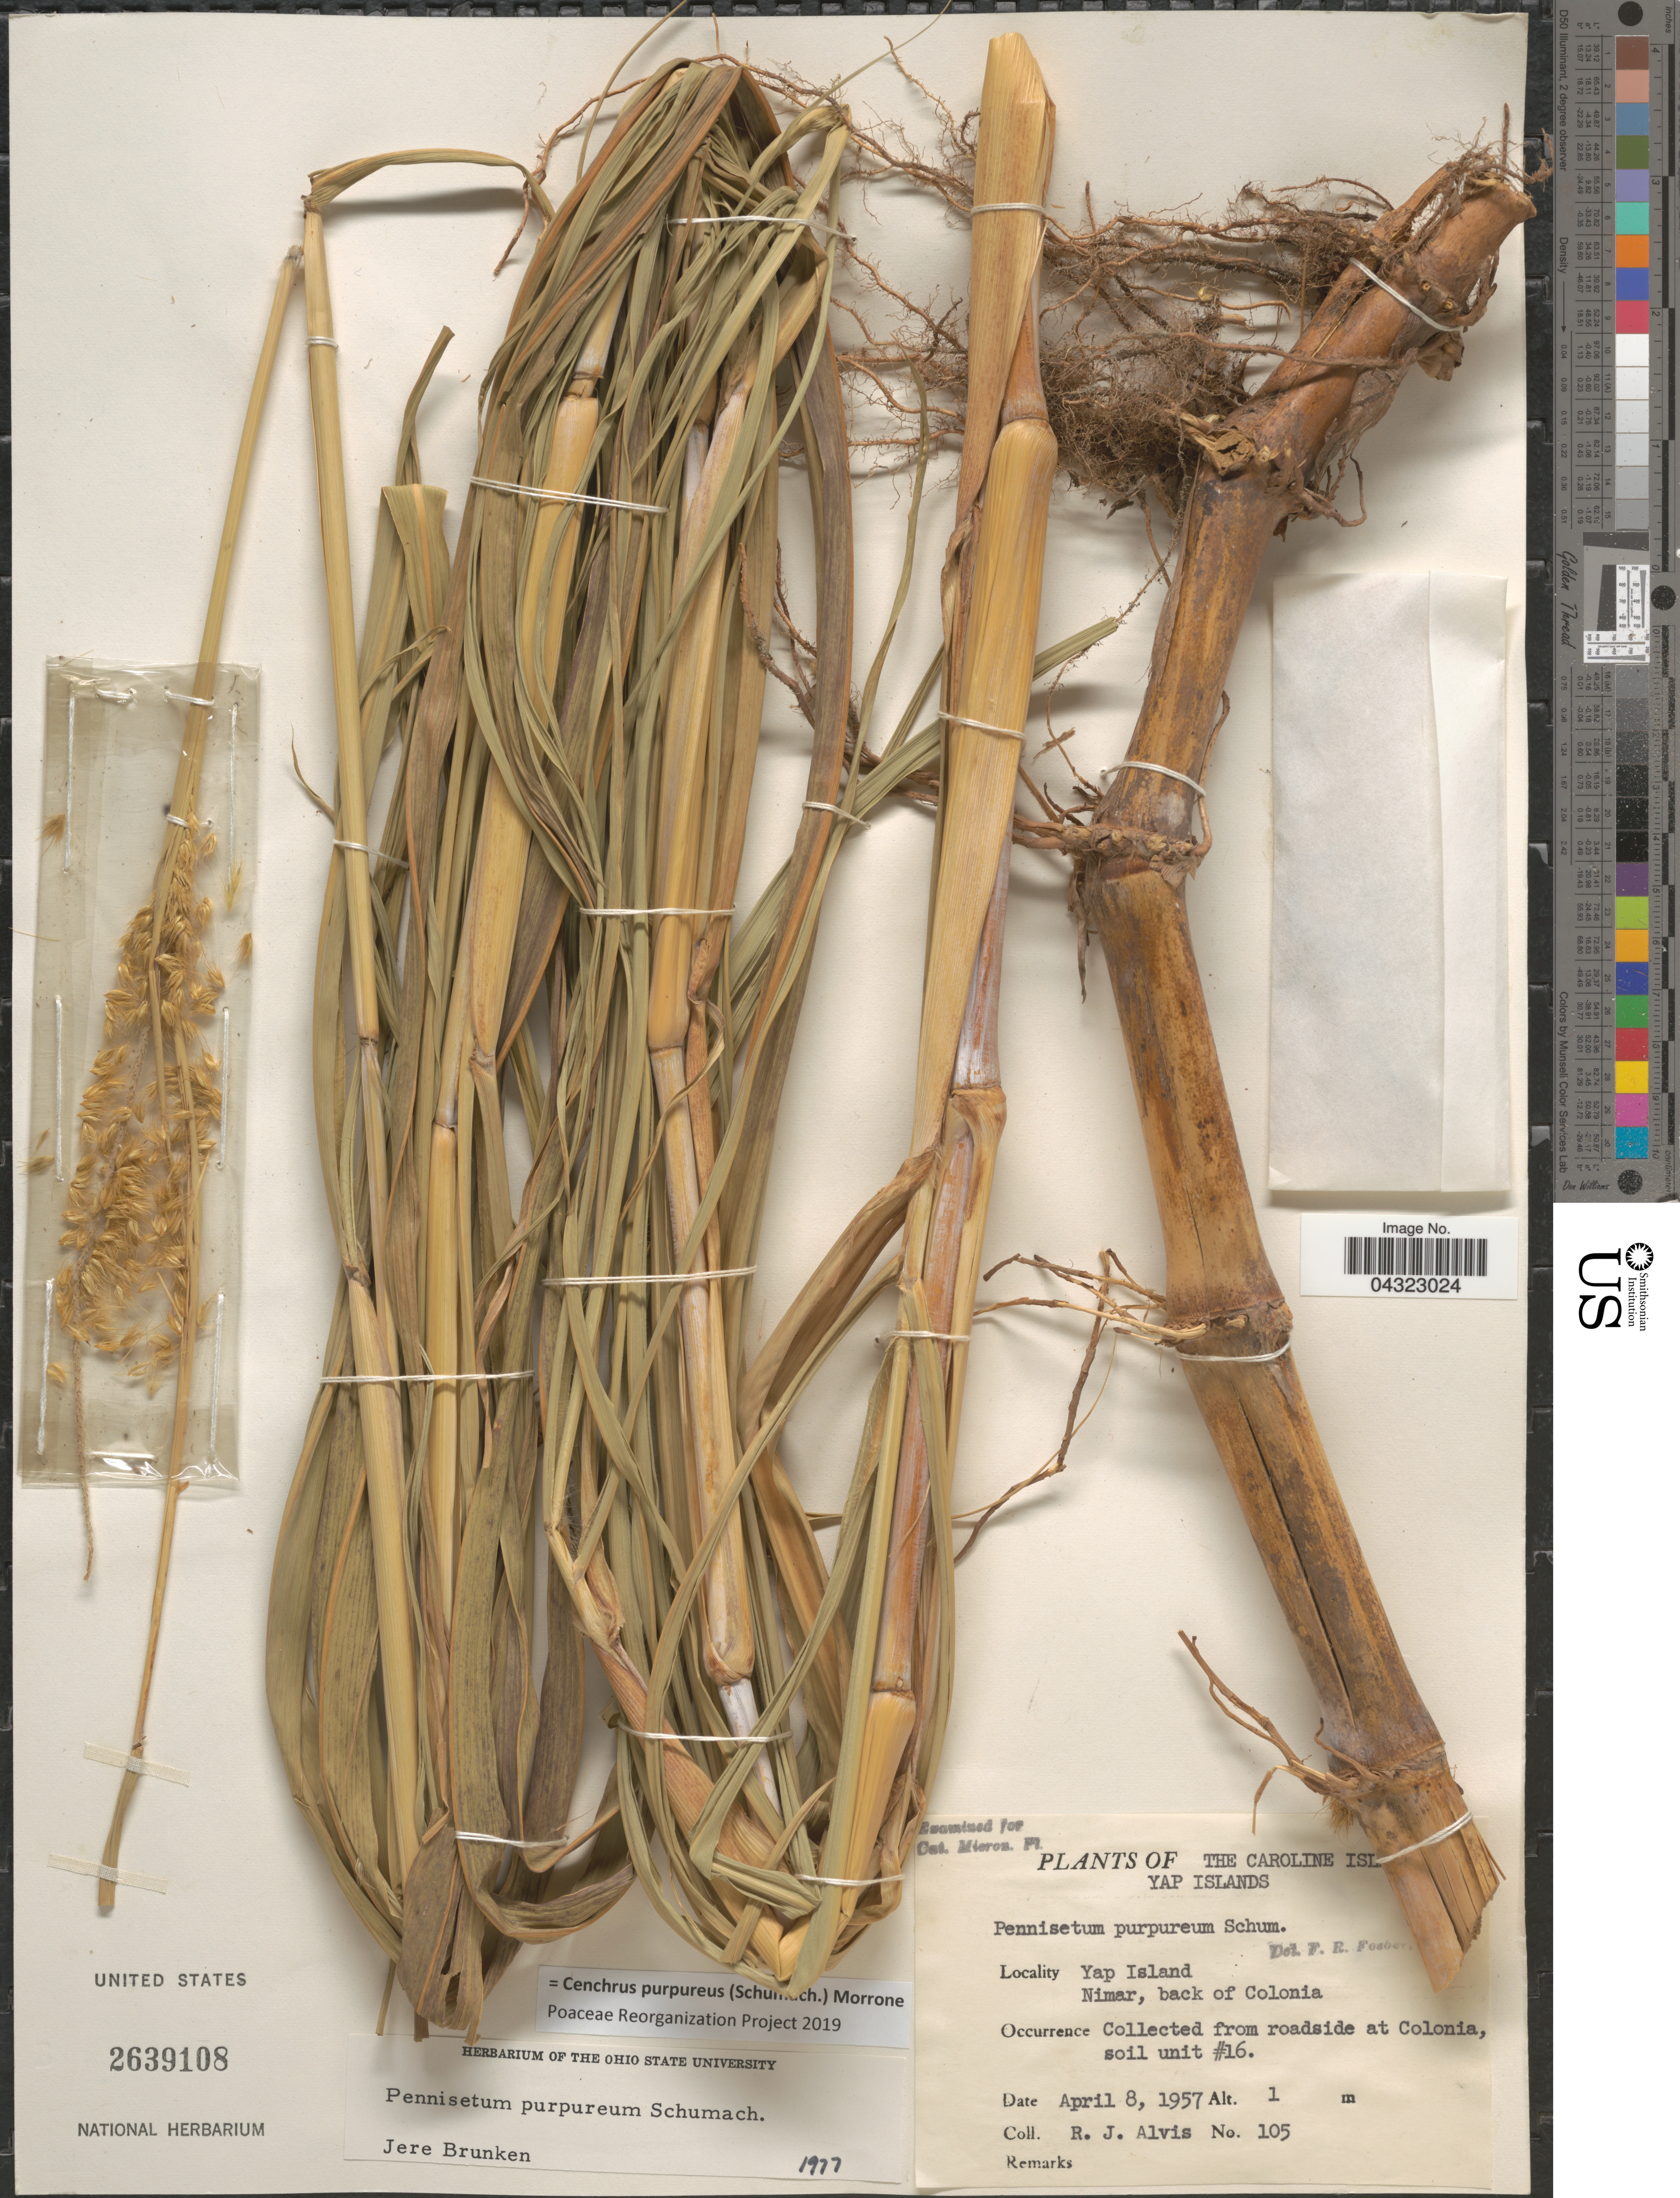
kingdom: Plantae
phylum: Tracheophyta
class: Liliopsida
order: Poales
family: Poaceae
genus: Cenchrus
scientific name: Cenchrus purpureus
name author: (Schumach.) Morrone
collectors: R. Alvis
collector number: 105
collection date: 1957-04-08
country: Micronesia, Federated States of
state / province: Yap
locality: The Caroline Isl. Yap Islands. Yap Island, Nimar, back of Colonia. Collected from roadside at Colonia, soil unit #16.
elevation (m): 1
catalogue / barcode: US 2639108